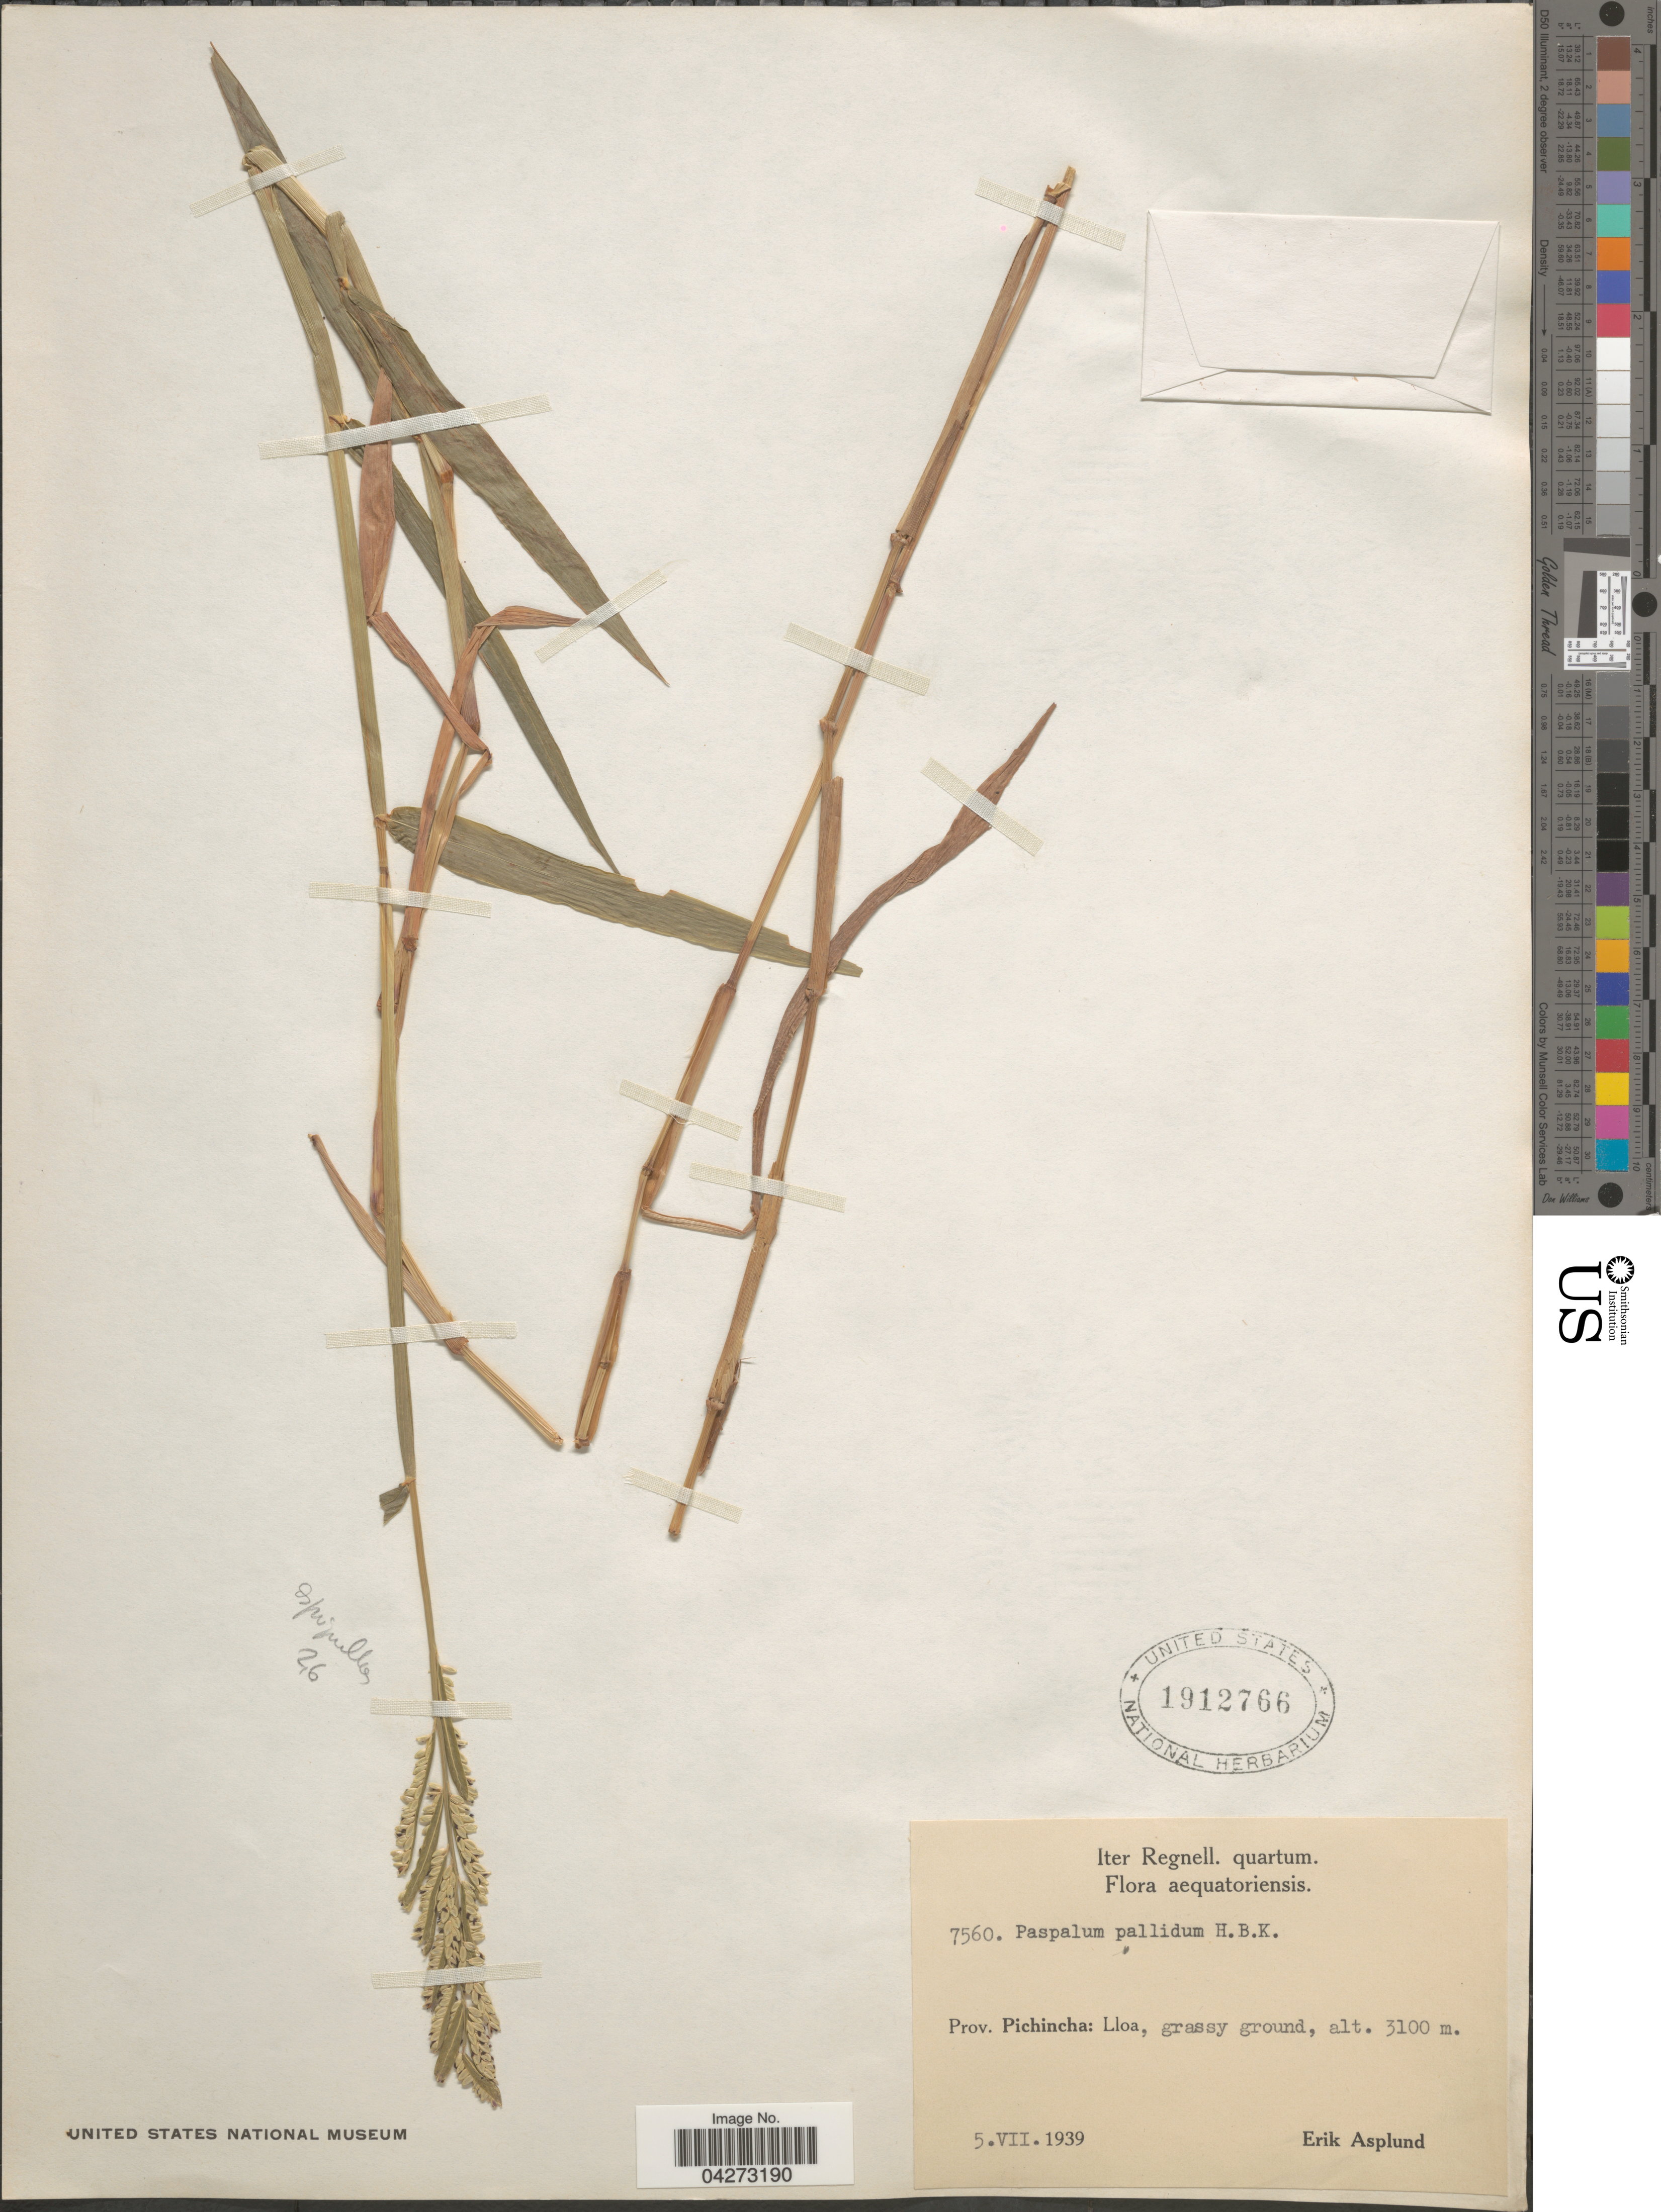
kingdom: Plantae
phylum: Tracheophyta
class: Liliopsida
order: Poales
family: Poaceae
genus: Paspalum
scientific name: Paspalum pallidum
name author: Kunth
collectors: E. Asplund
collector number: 7560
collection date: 1939-07-05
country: Ecuador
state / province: Pichincha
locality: Iter Regnell. quartum. Lloa.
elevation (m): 3100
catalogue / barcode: US 1912766